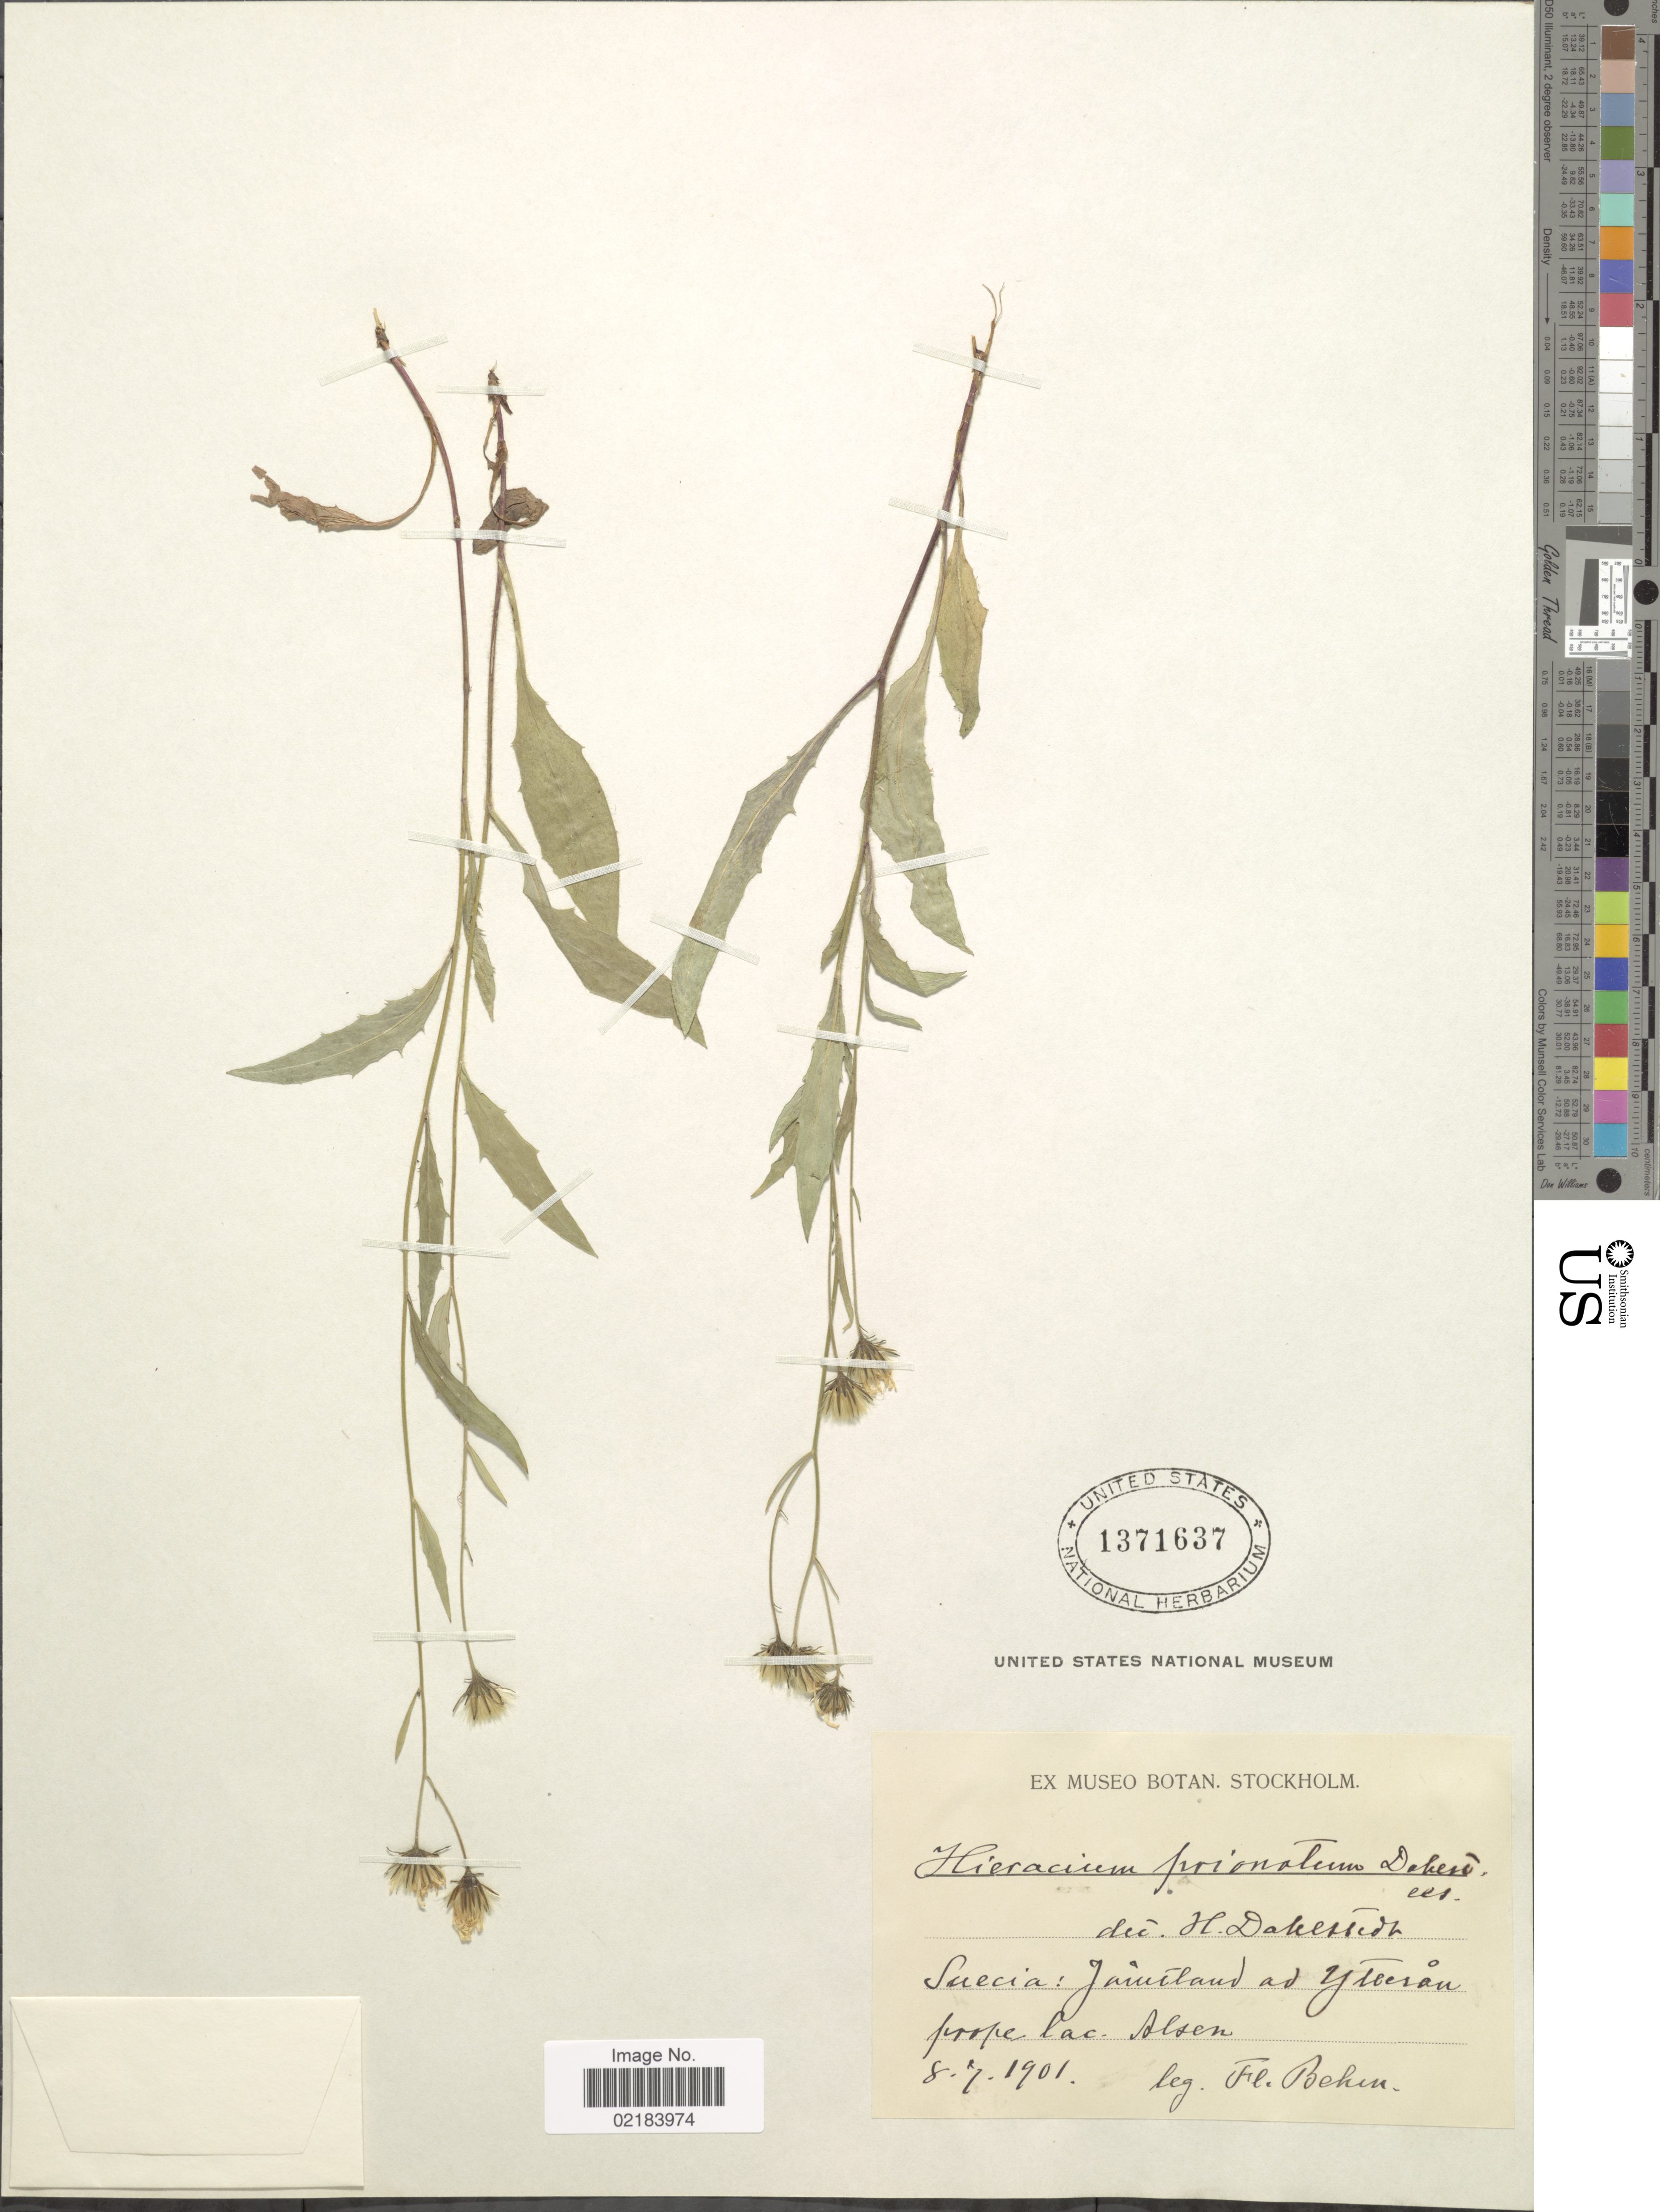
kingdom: Plantae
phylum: Tracheophyta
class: Magnoliopsida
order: Asterales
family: Asteraceae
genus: Hieracium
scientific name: Hieracium misaucinum subsp. prionatum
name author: (Arvet-Touvet) Zahn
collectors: F. Behin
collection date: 1901-07-08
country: Sweden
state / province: Jämtland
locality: Suecica, Jamtland ad Ytteran prope lac. Alsen.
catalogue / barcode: US 1371639